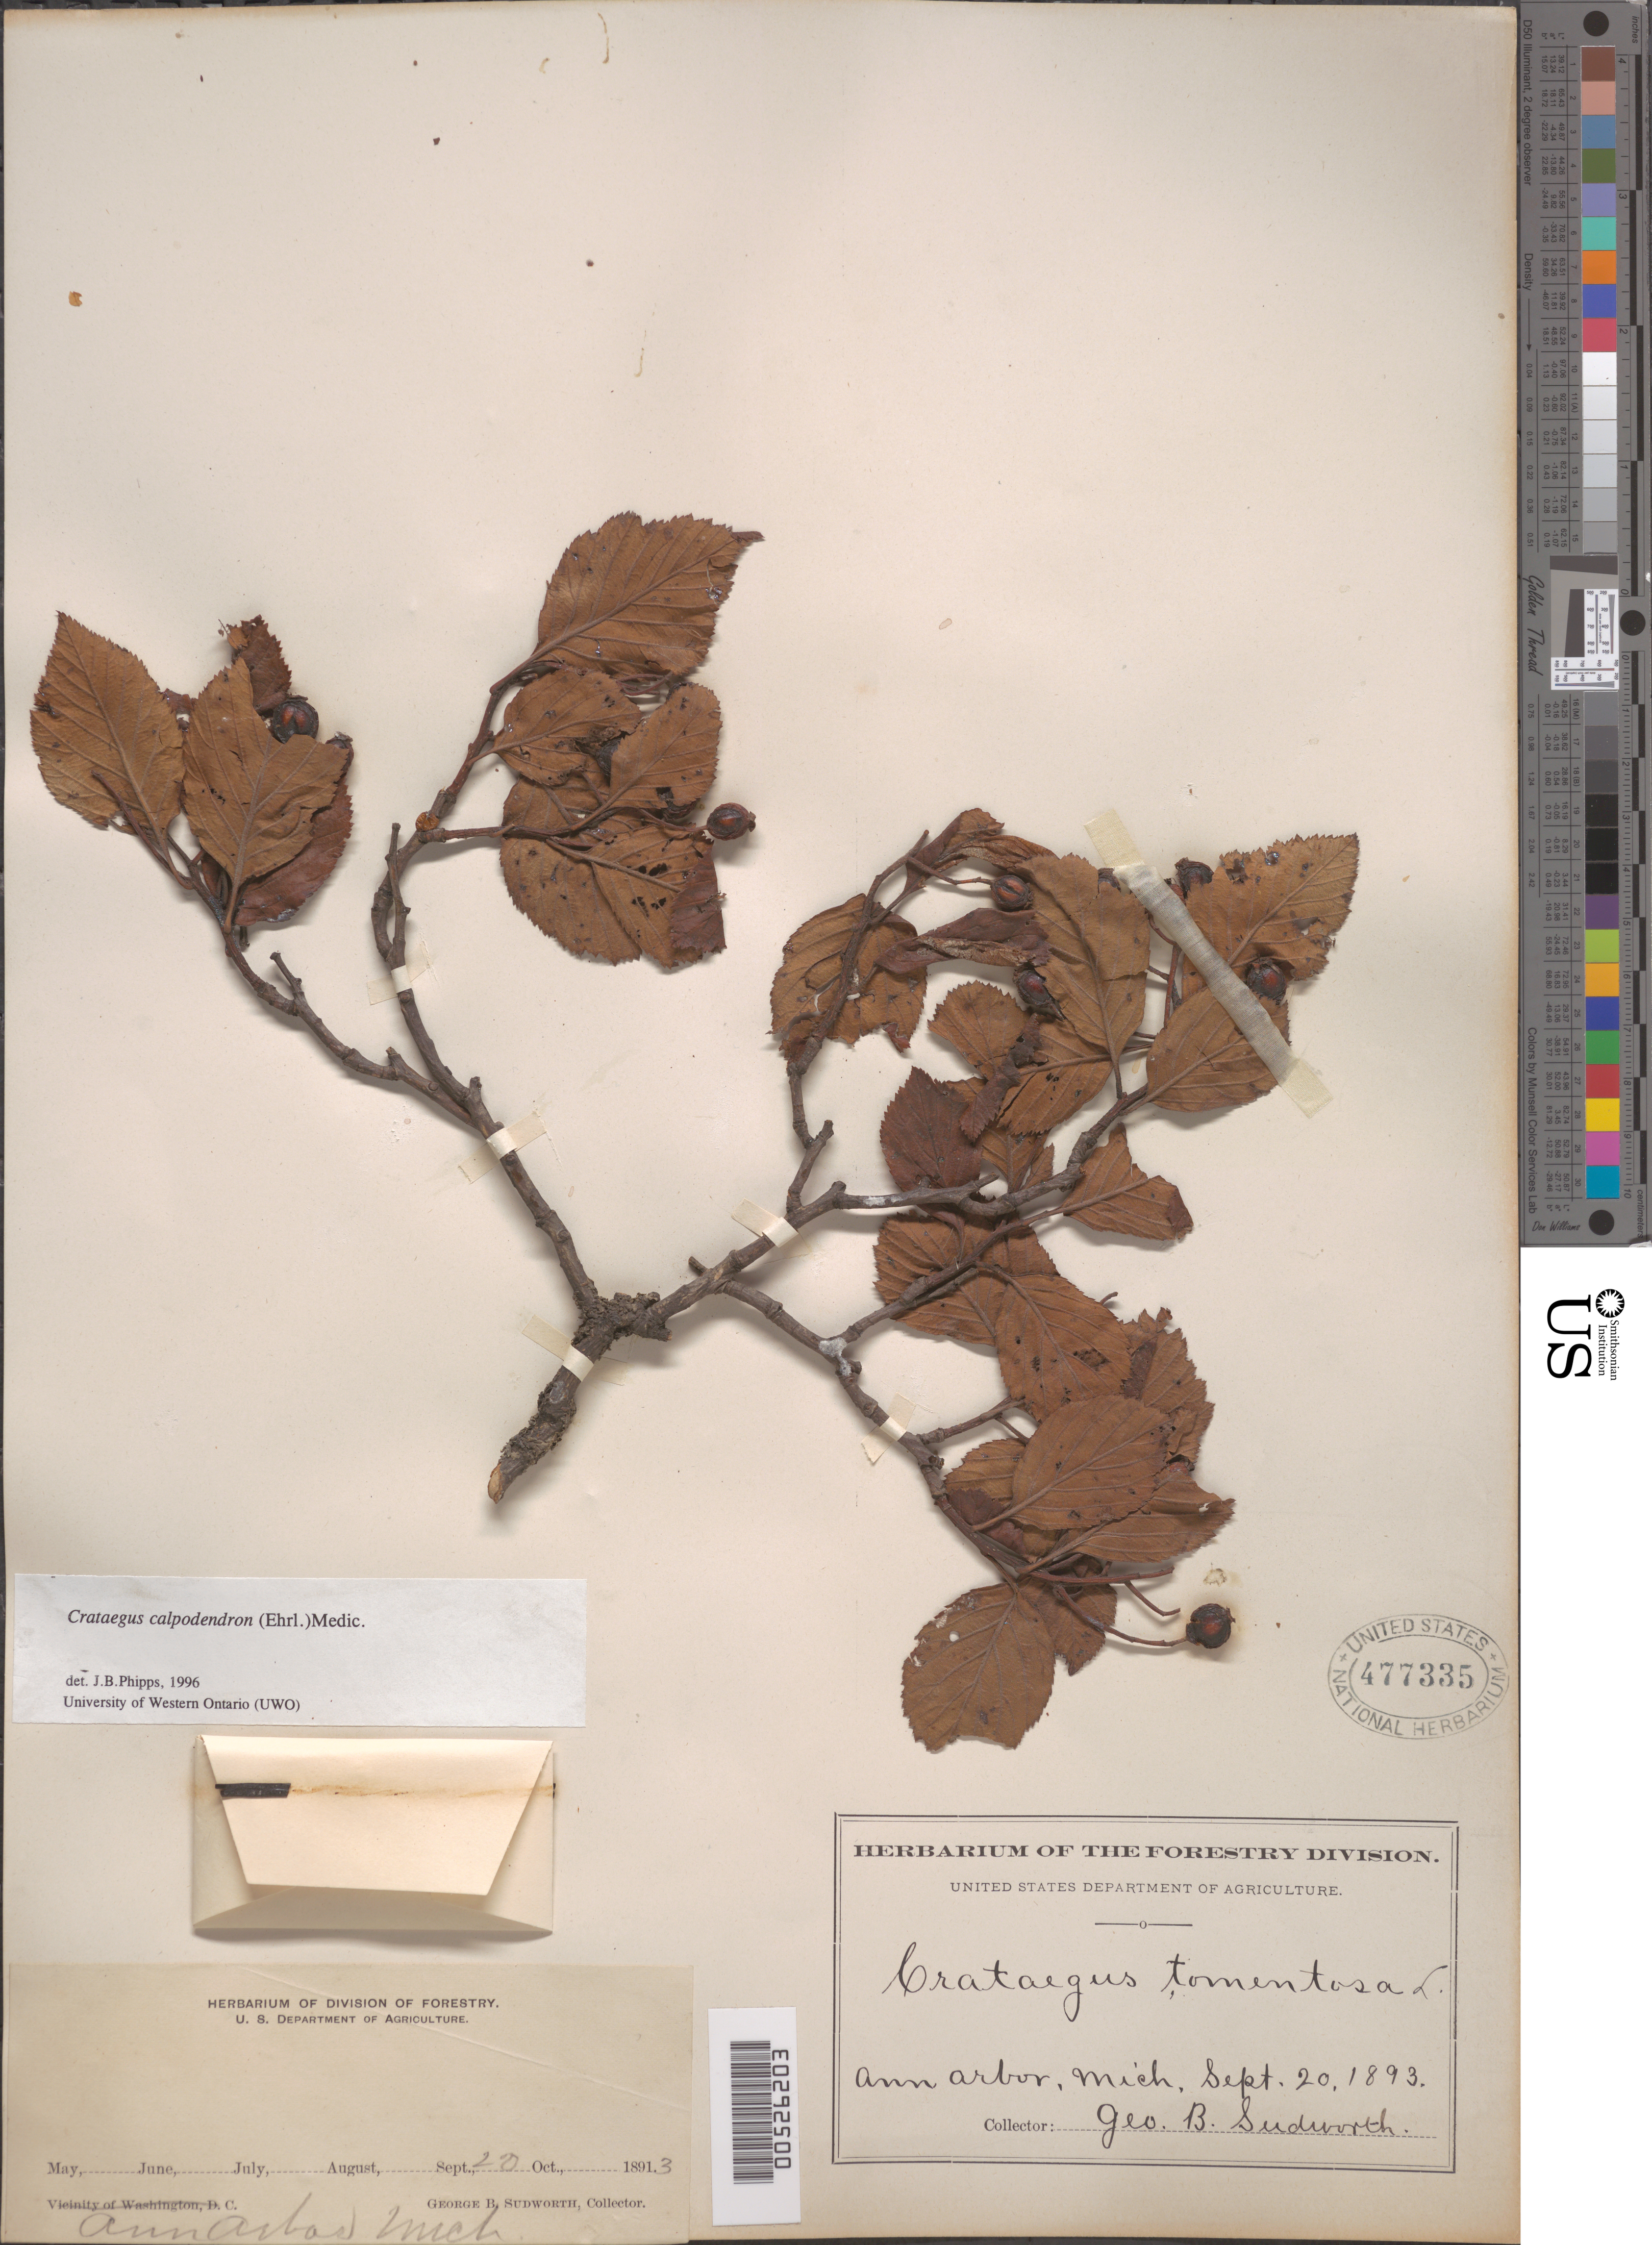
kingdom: Plantae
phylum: Tracheophyta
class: Magnoliopsida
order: Rosales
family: Rosaceae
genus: Crataegus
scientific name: Crataegus calpodendron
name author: (Ehrh.) Medik.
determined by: Phipps, James B., (UWO), University of Western Ontario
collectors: G. B. Sudworth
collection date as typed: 20 Sep 1893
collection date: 1893-09-20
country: United States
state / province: Michigan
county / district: Washtenaw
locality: Ann Arbor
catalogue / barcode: US 477335